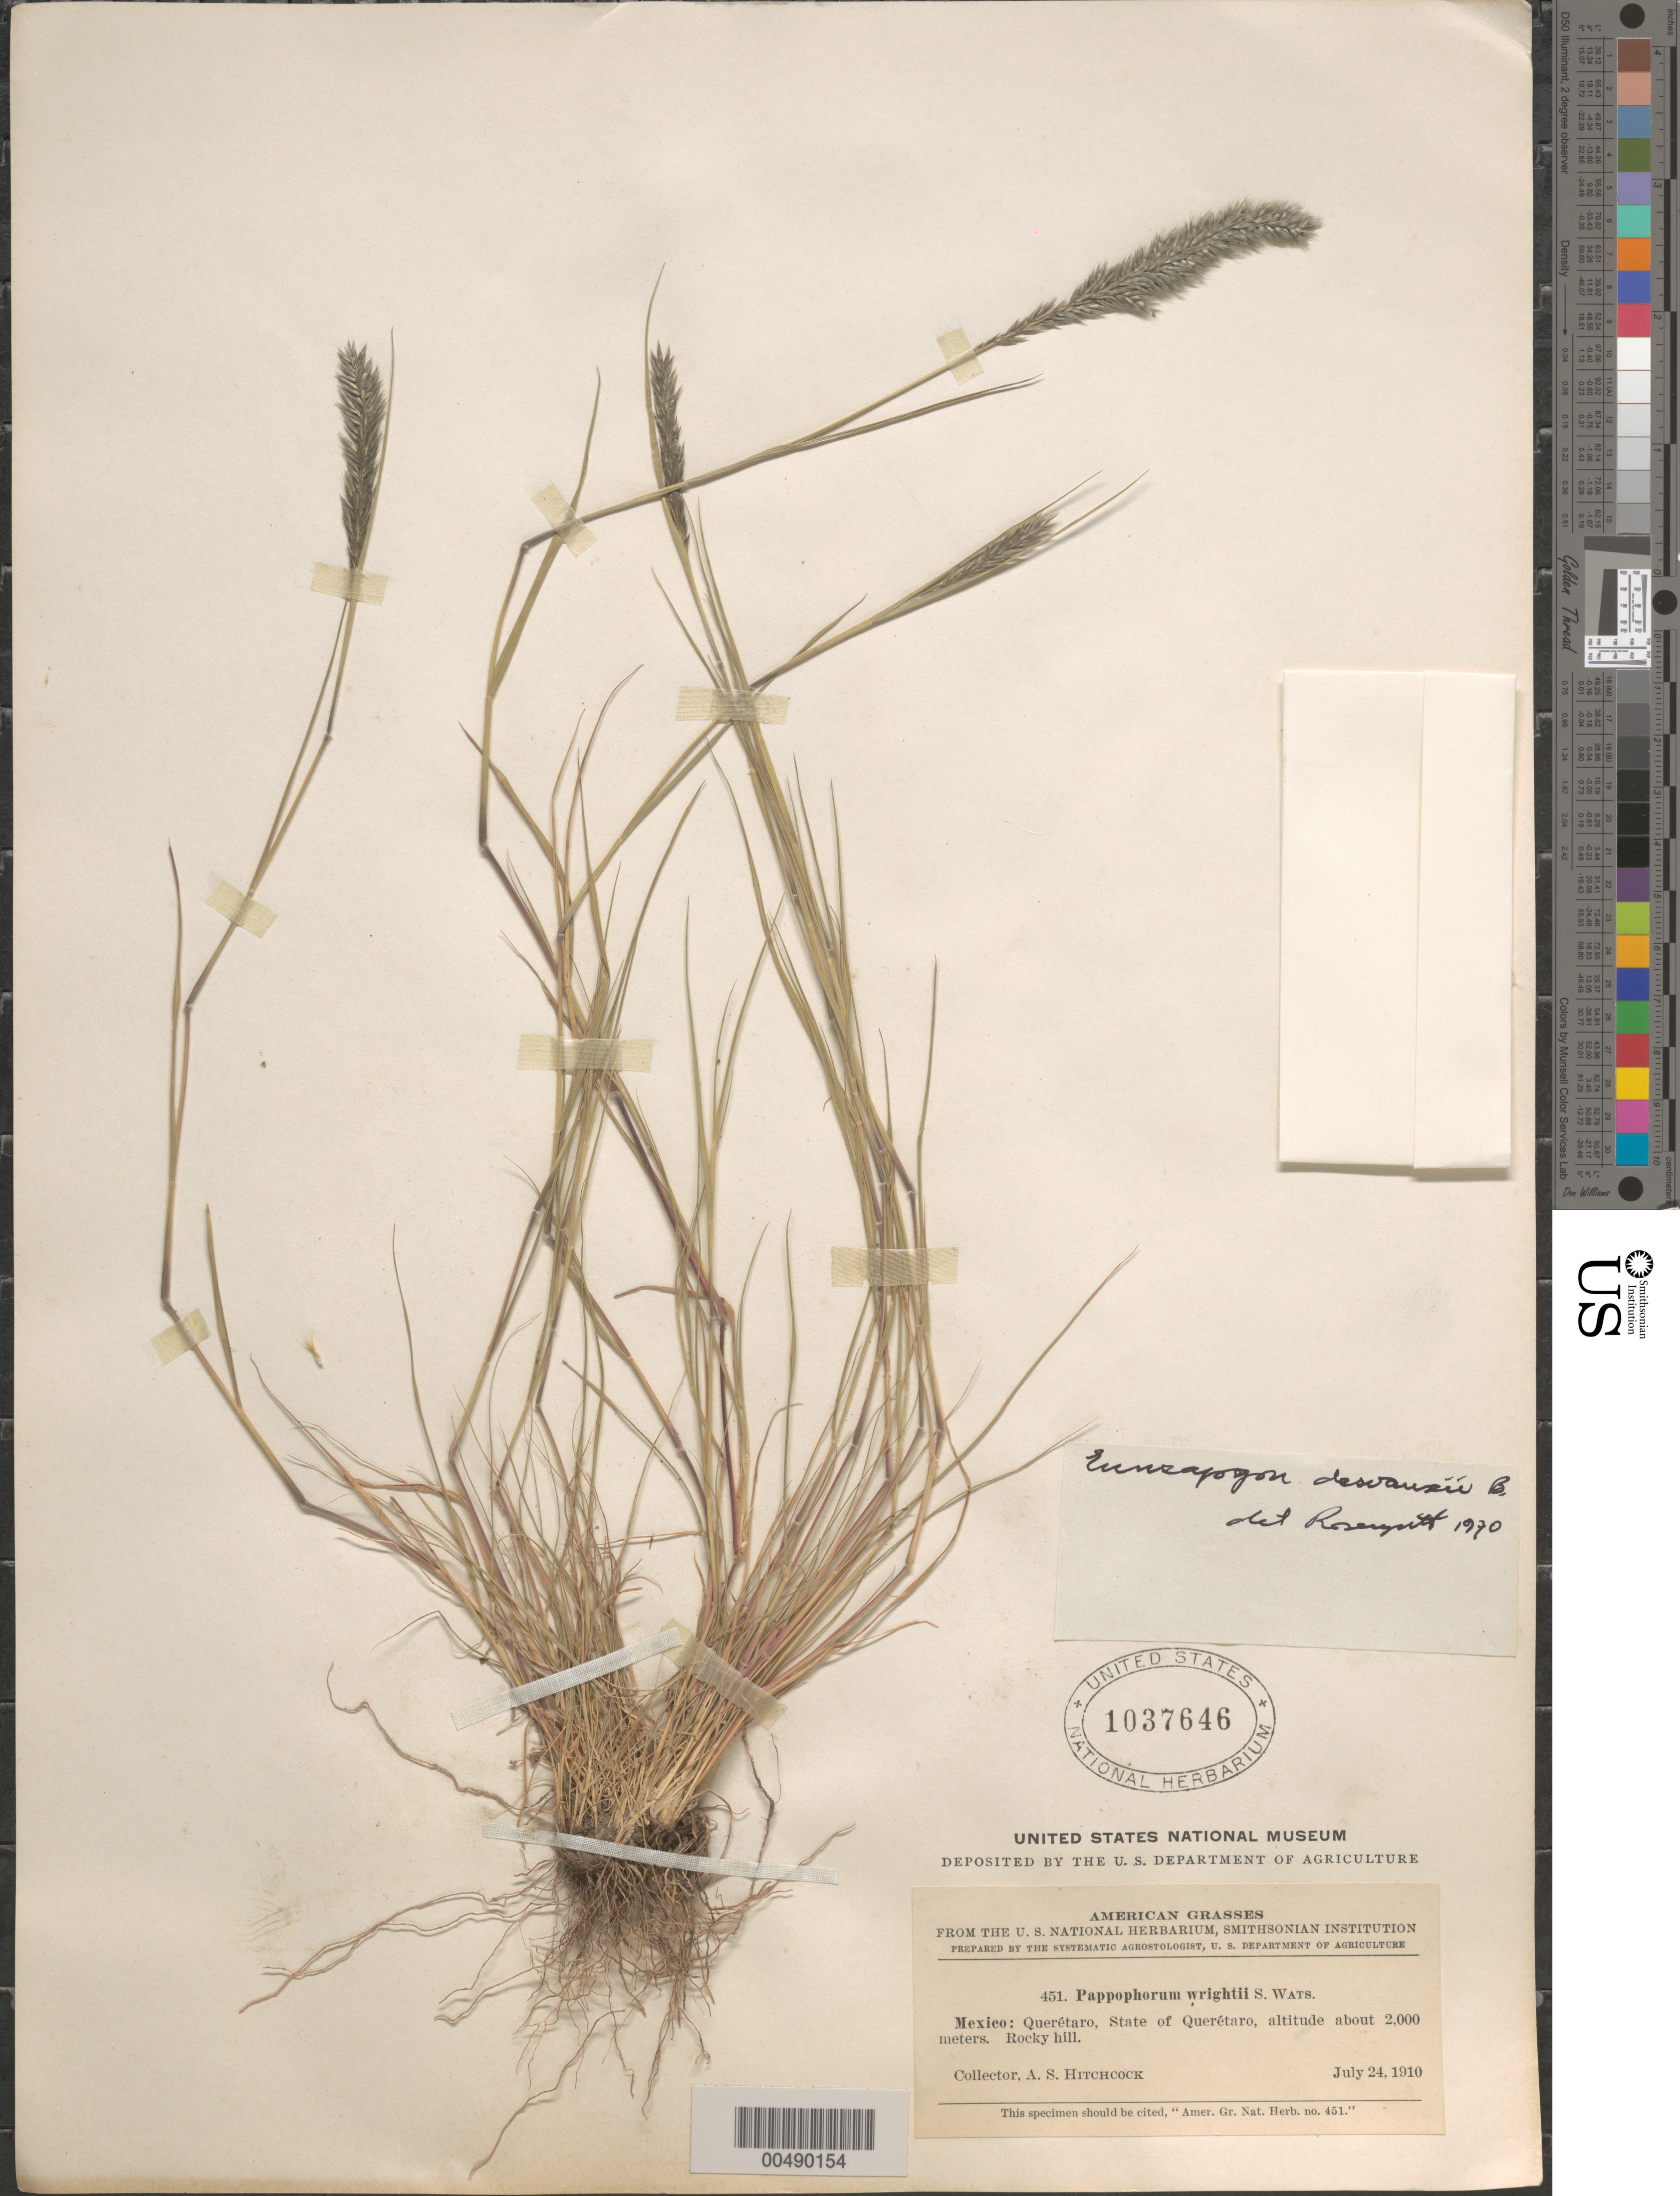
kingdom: Plantae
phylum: Tracheophyta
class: Liliopsida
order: Poales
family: Poaceae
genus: Enneapogon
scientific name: Enneapogon desvauxii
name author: P. Beauv.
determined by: Rosengurtt, B.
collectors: A. S. Hitchcock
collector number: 451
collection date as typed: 24 Jul 1910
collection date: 1910-07-24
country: Mexico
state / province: Querétaro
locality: Querétaro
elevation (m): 2000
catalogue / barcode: US 1037646